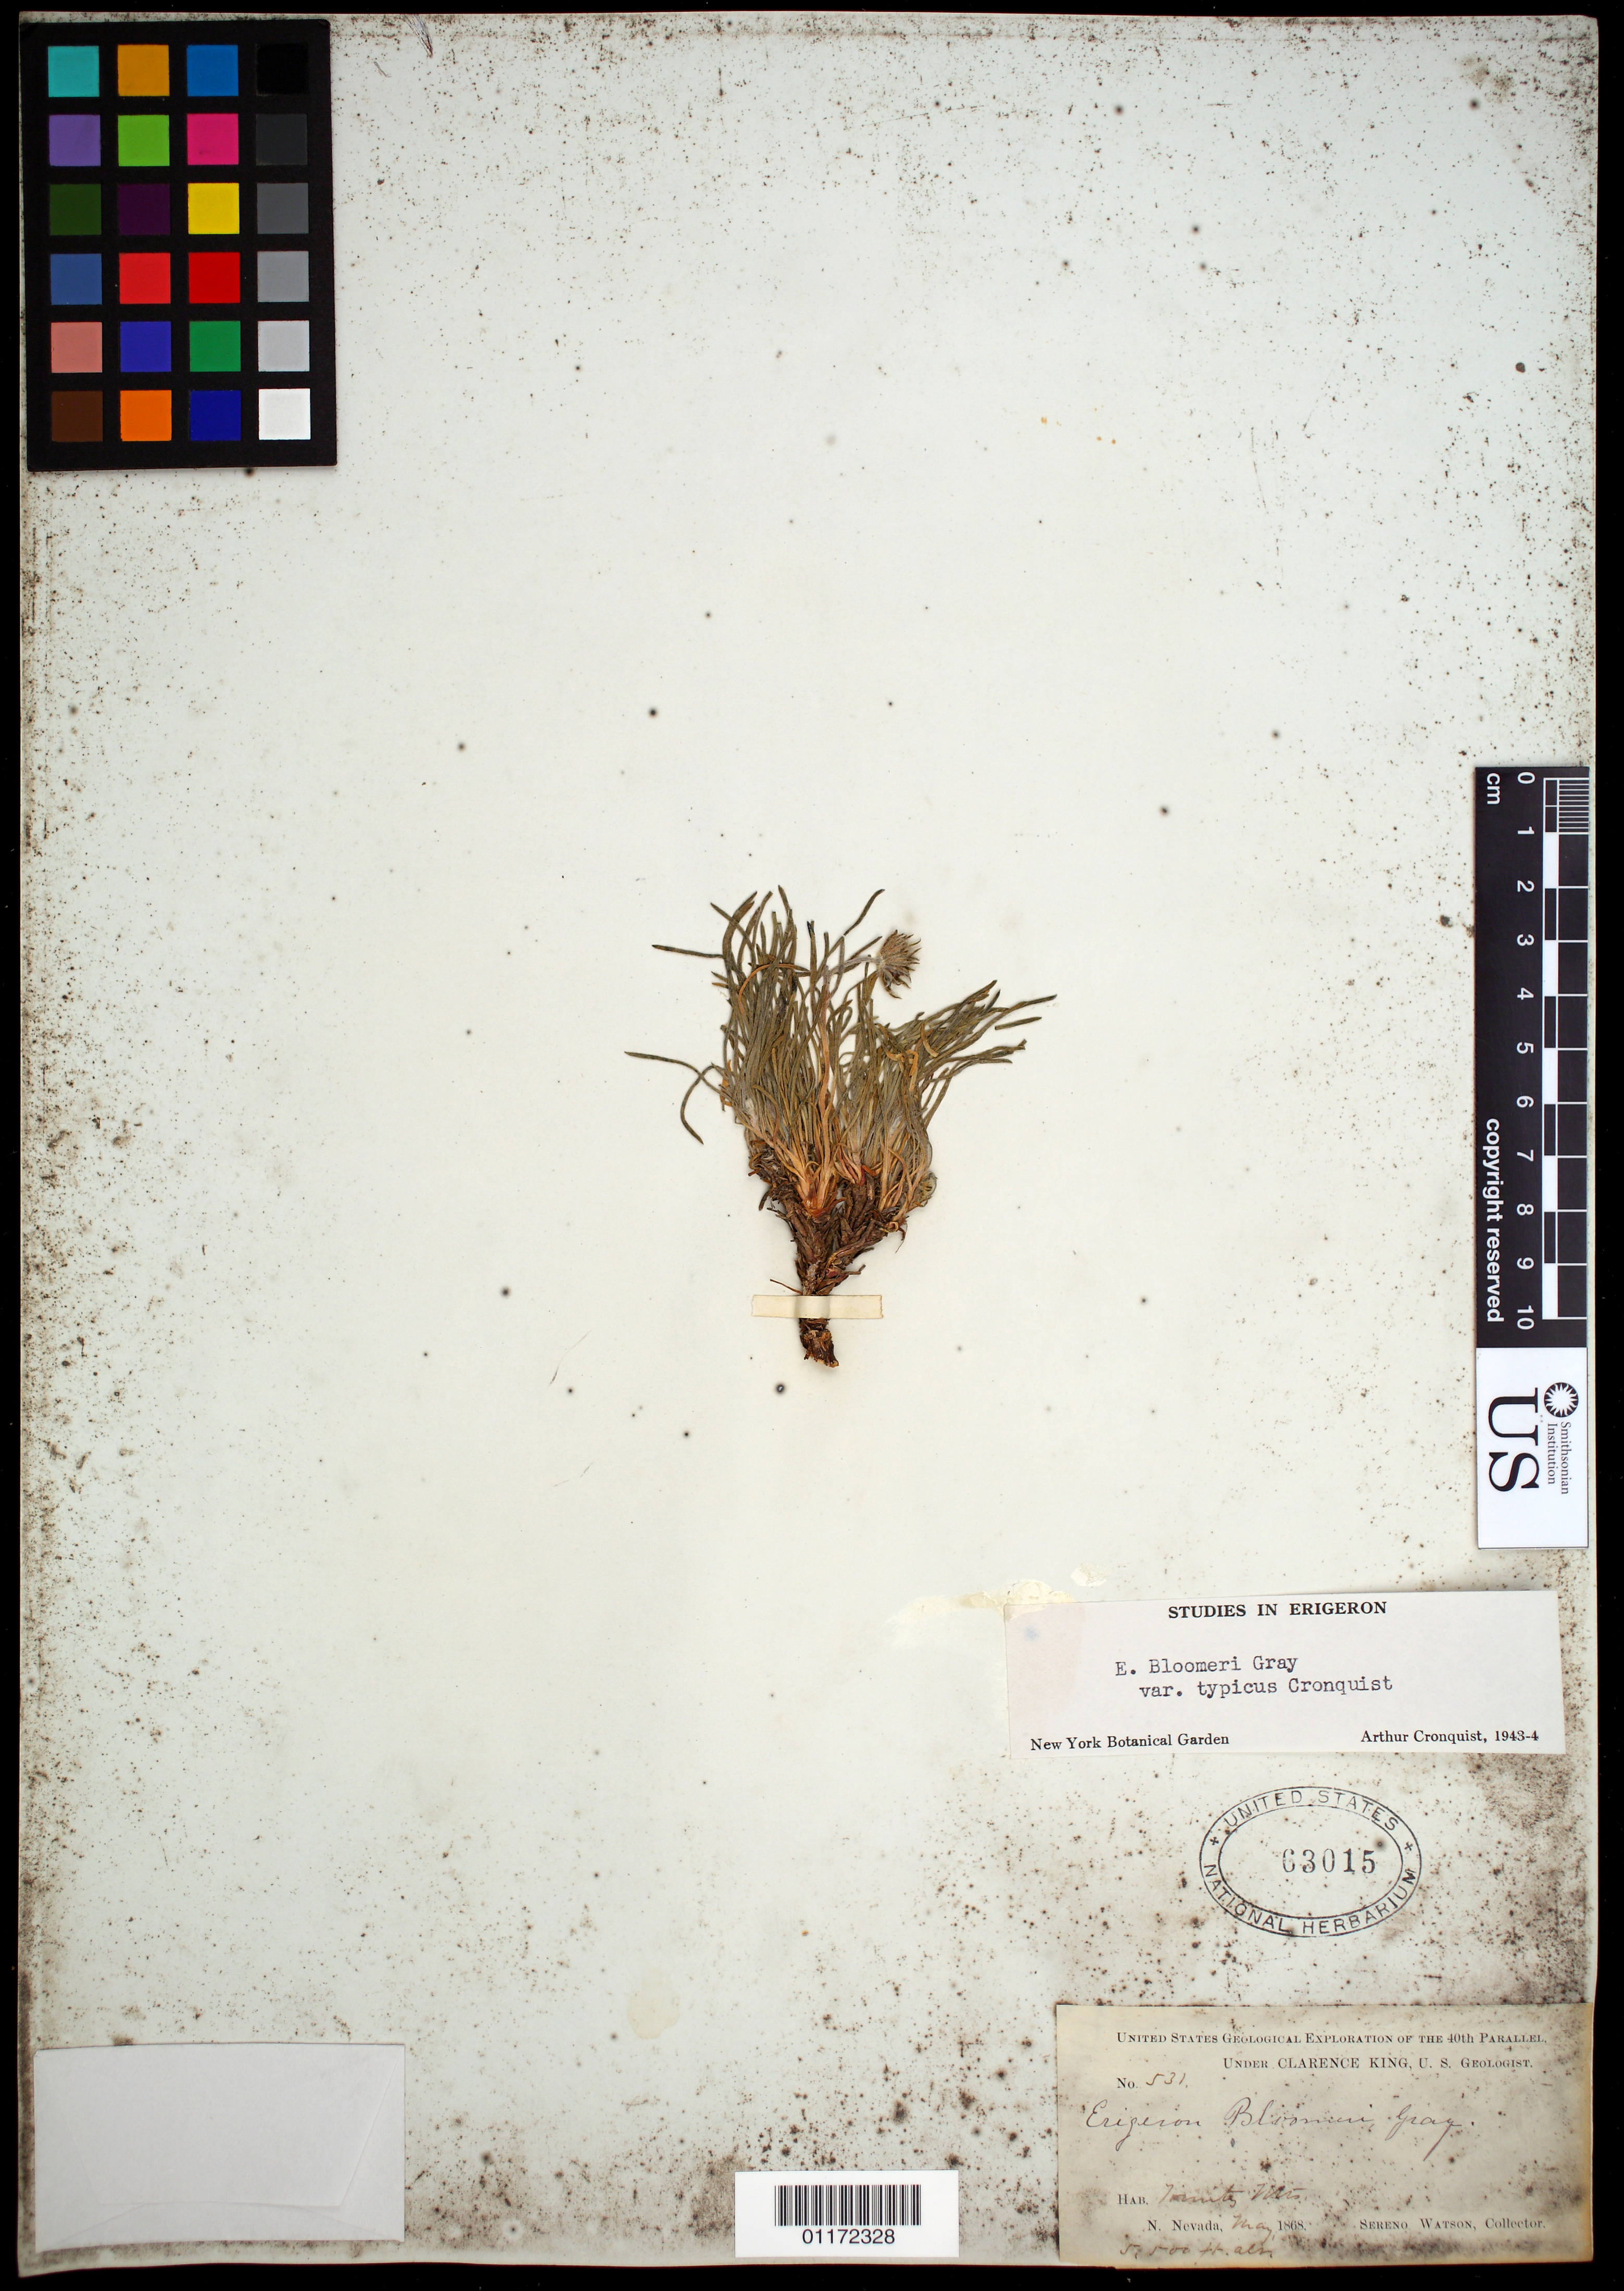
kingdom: Plantae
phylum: Tracheophyta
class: Magnoliopsida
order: Asterales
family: Asteraceae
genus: Erigeron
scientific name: Erigeron bloomeri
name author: A. Gray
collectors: S. Watson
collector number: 531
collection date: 1868-05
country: United States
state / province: Nevada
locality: Trinity Mts.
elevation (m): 1676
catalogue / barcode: US 63015